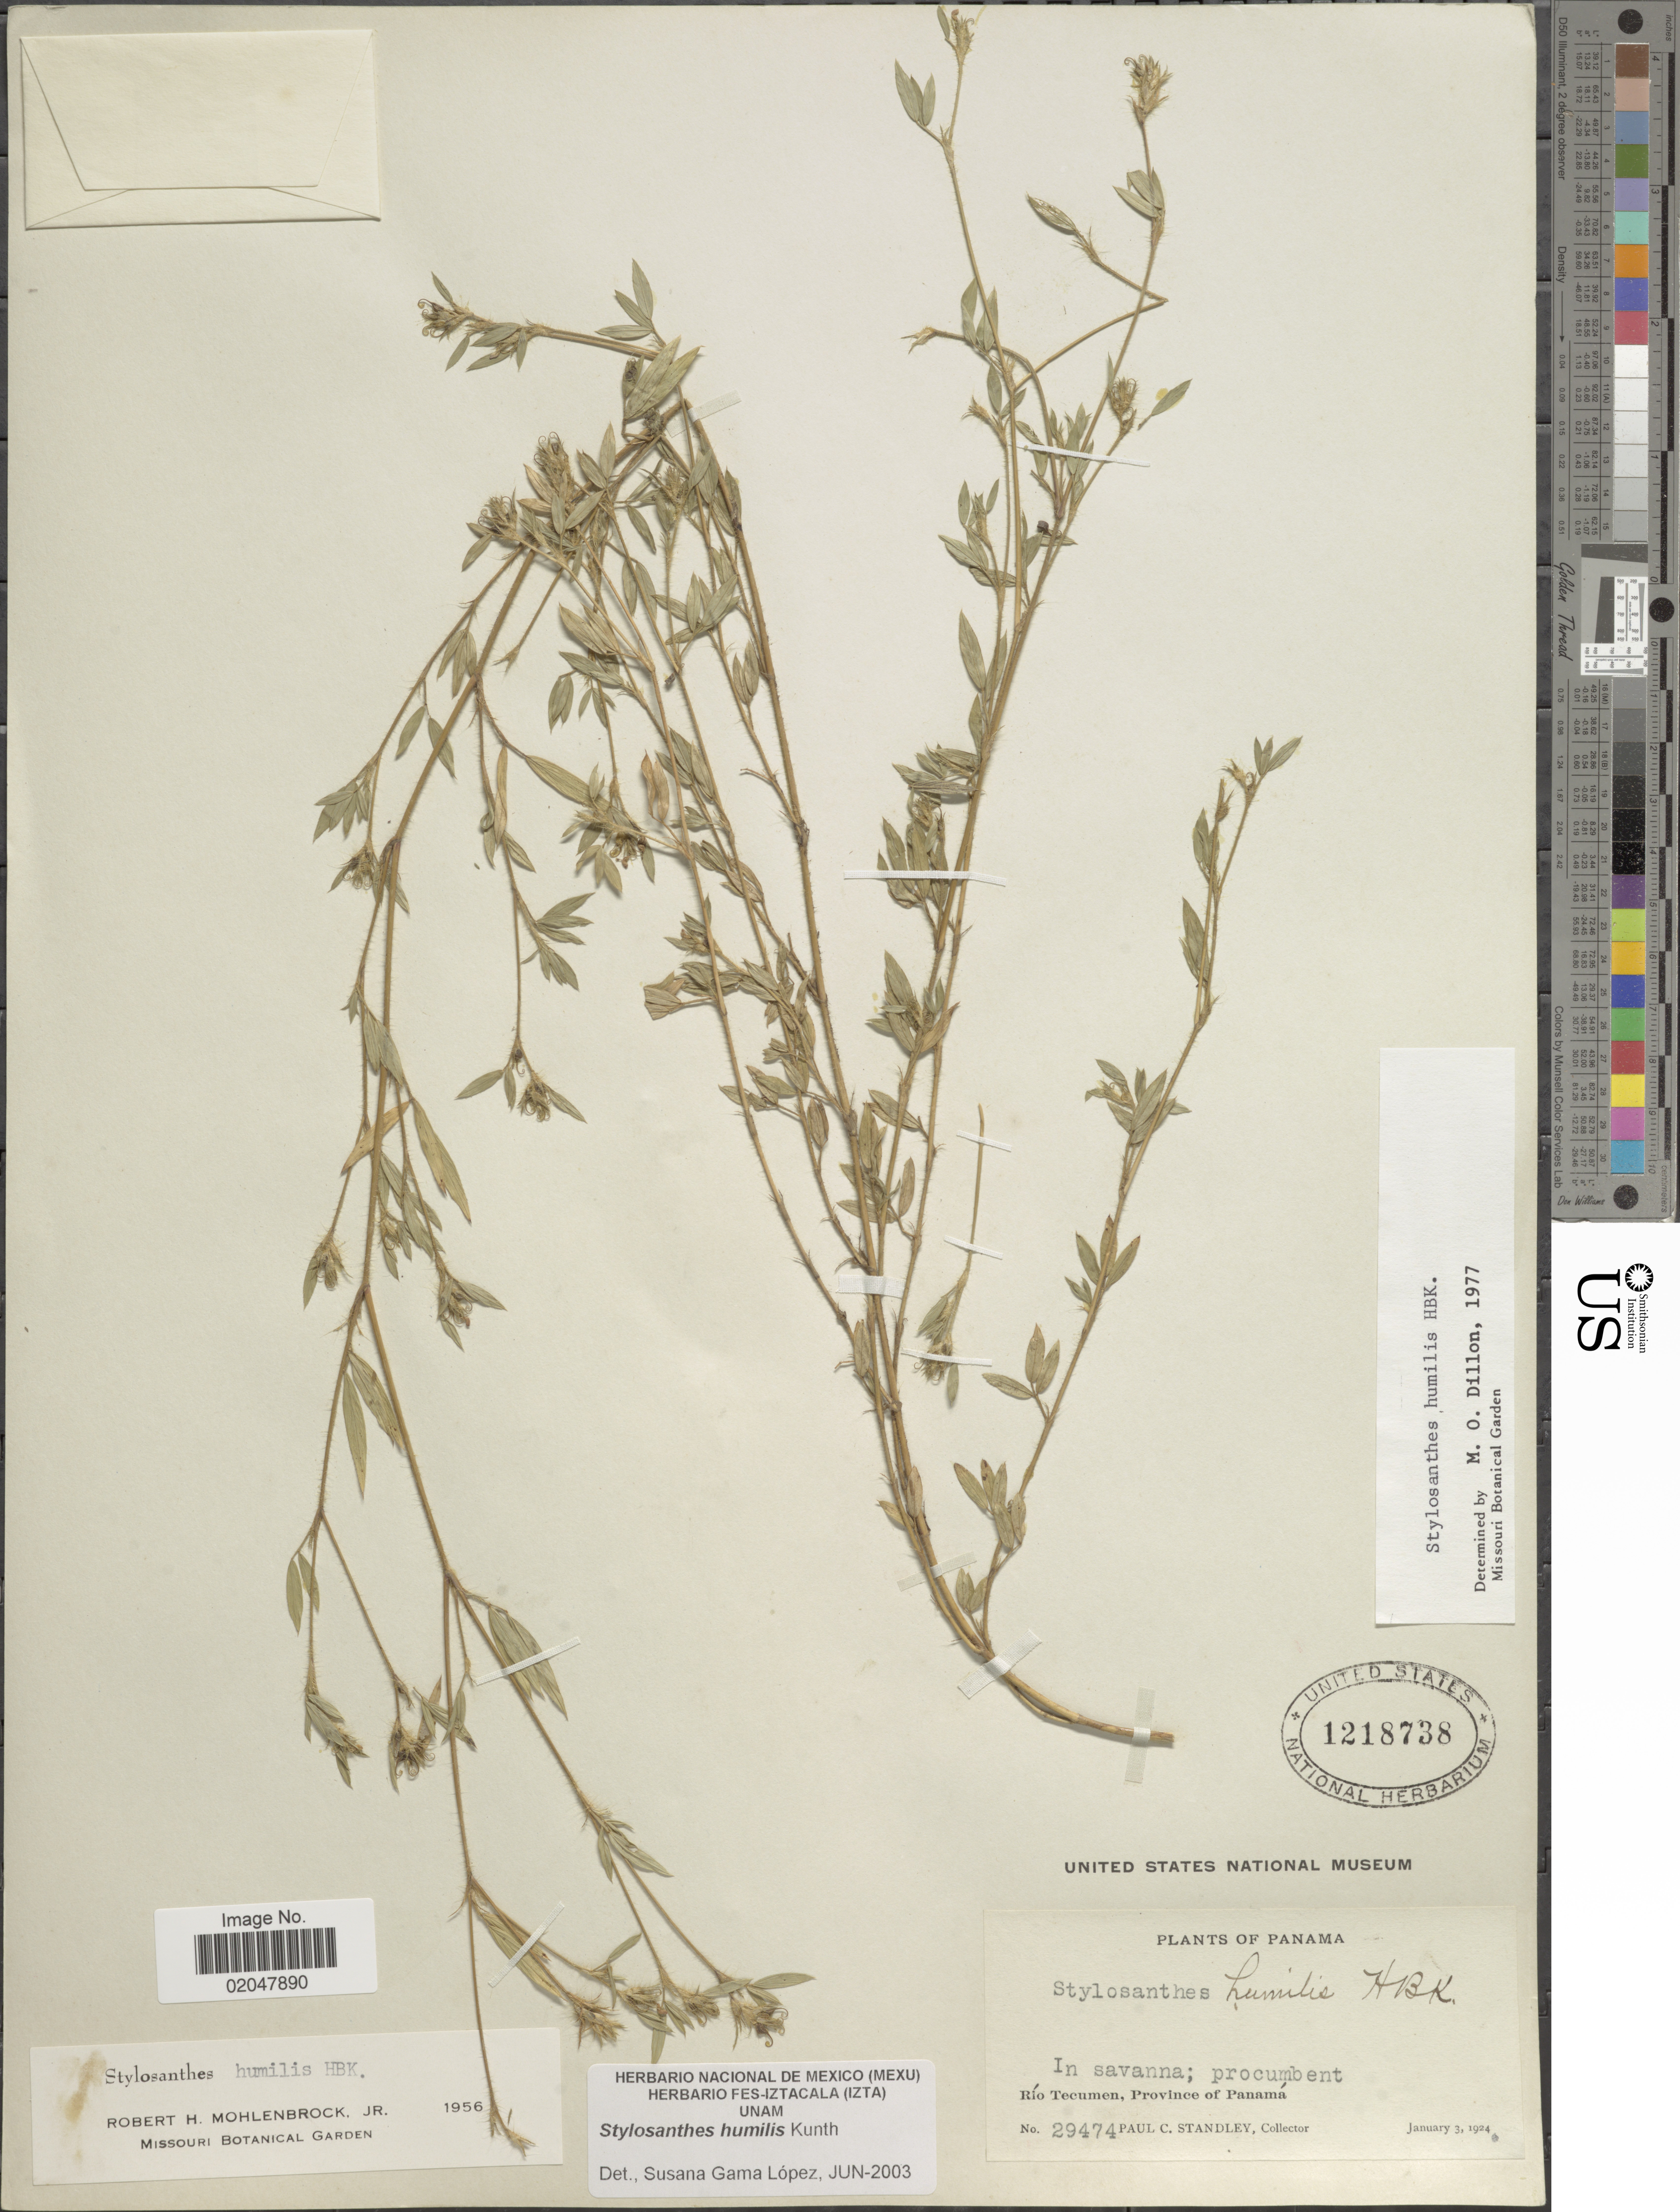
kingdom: Plantae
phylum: Tracheophyta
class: Magnoliopsida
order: Fabales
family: Fabaceae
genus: Stylosanthes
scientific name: Stylosanthes humilis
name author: Kunth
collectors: P. C. Standley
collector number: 29474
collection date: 1924-01-03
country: Panama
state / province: Panamá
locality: Rio Tecumen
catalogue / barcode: US 1218738